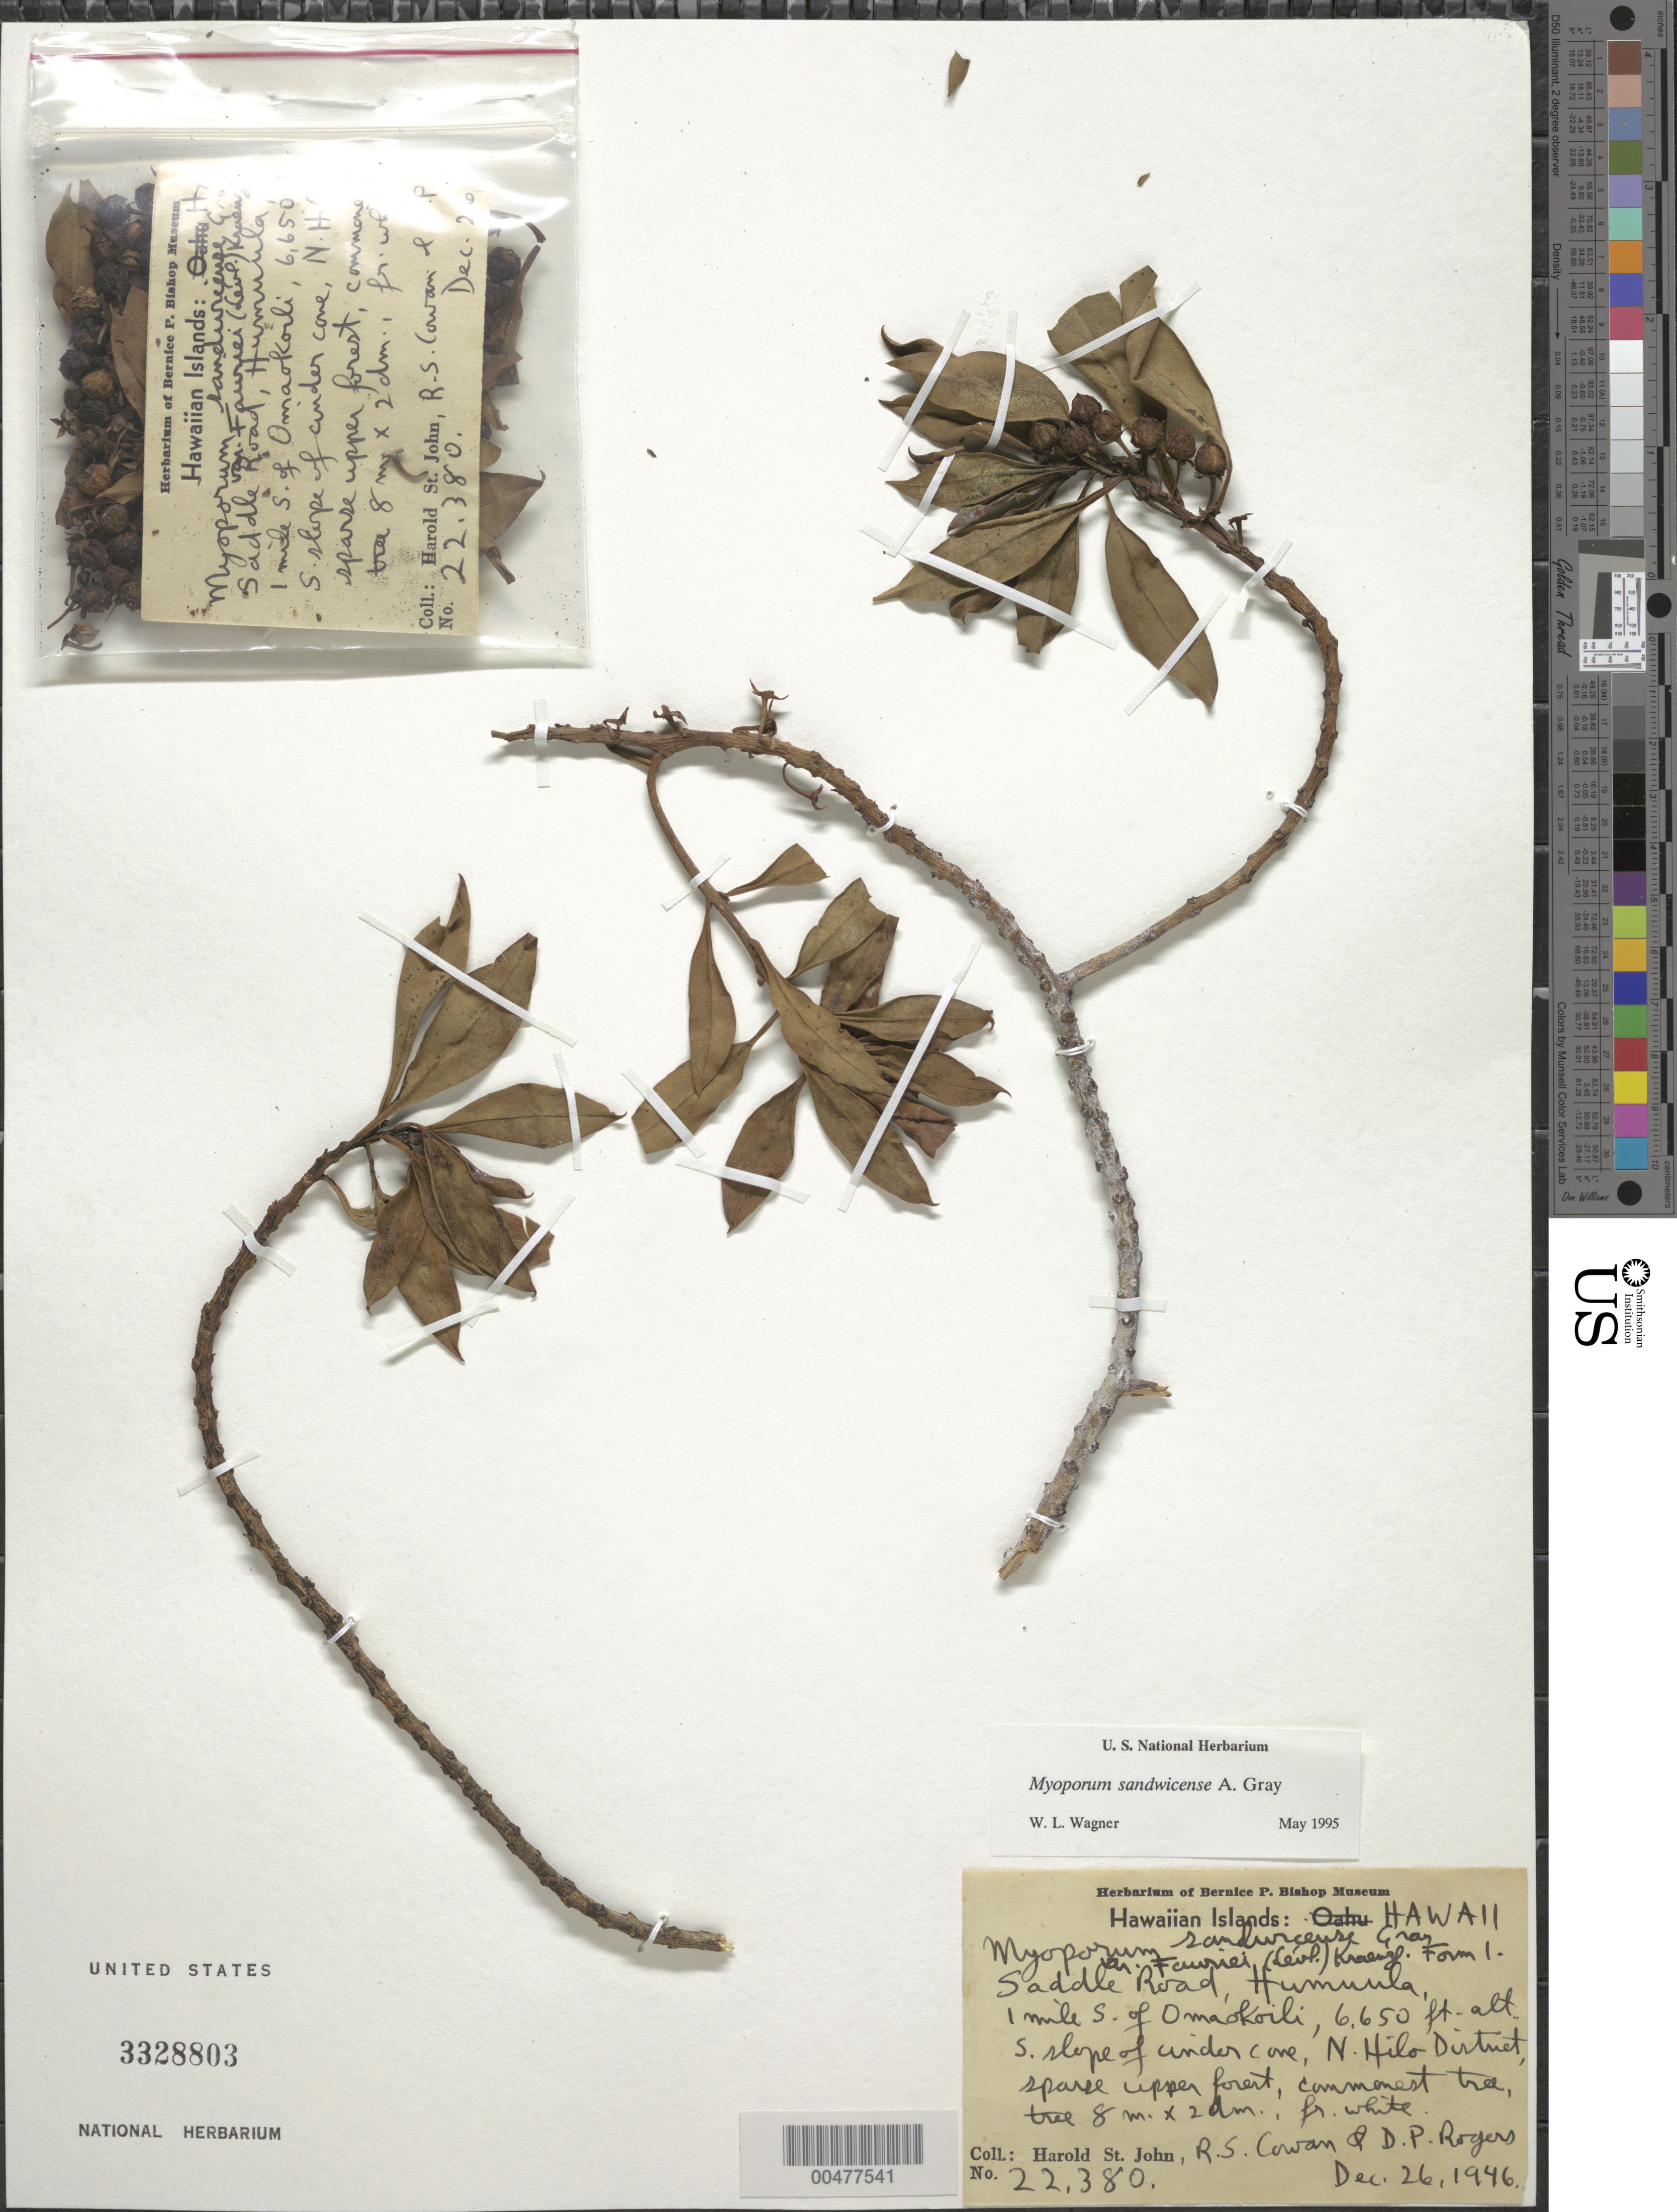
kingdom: Plantae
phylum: Tracheophyta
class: Magnoliopsida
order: Lamiales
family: Scrophulariaceae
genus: Myoporum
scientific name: Myoporum sandwicense subsp. sandwicense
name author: A. Gray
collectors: H. St. John, R. S. Cowan & D. Rogers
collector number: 22380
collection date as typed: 26 Dec 1946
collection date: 1946-12-26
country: United States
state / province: Hawaii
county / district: Hawaii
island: Hawaii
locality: Saddle Rd., Humuula, 1 mi S of Omaokoili, N Hilo Dist.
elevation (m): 2027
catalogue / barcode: US 3328803